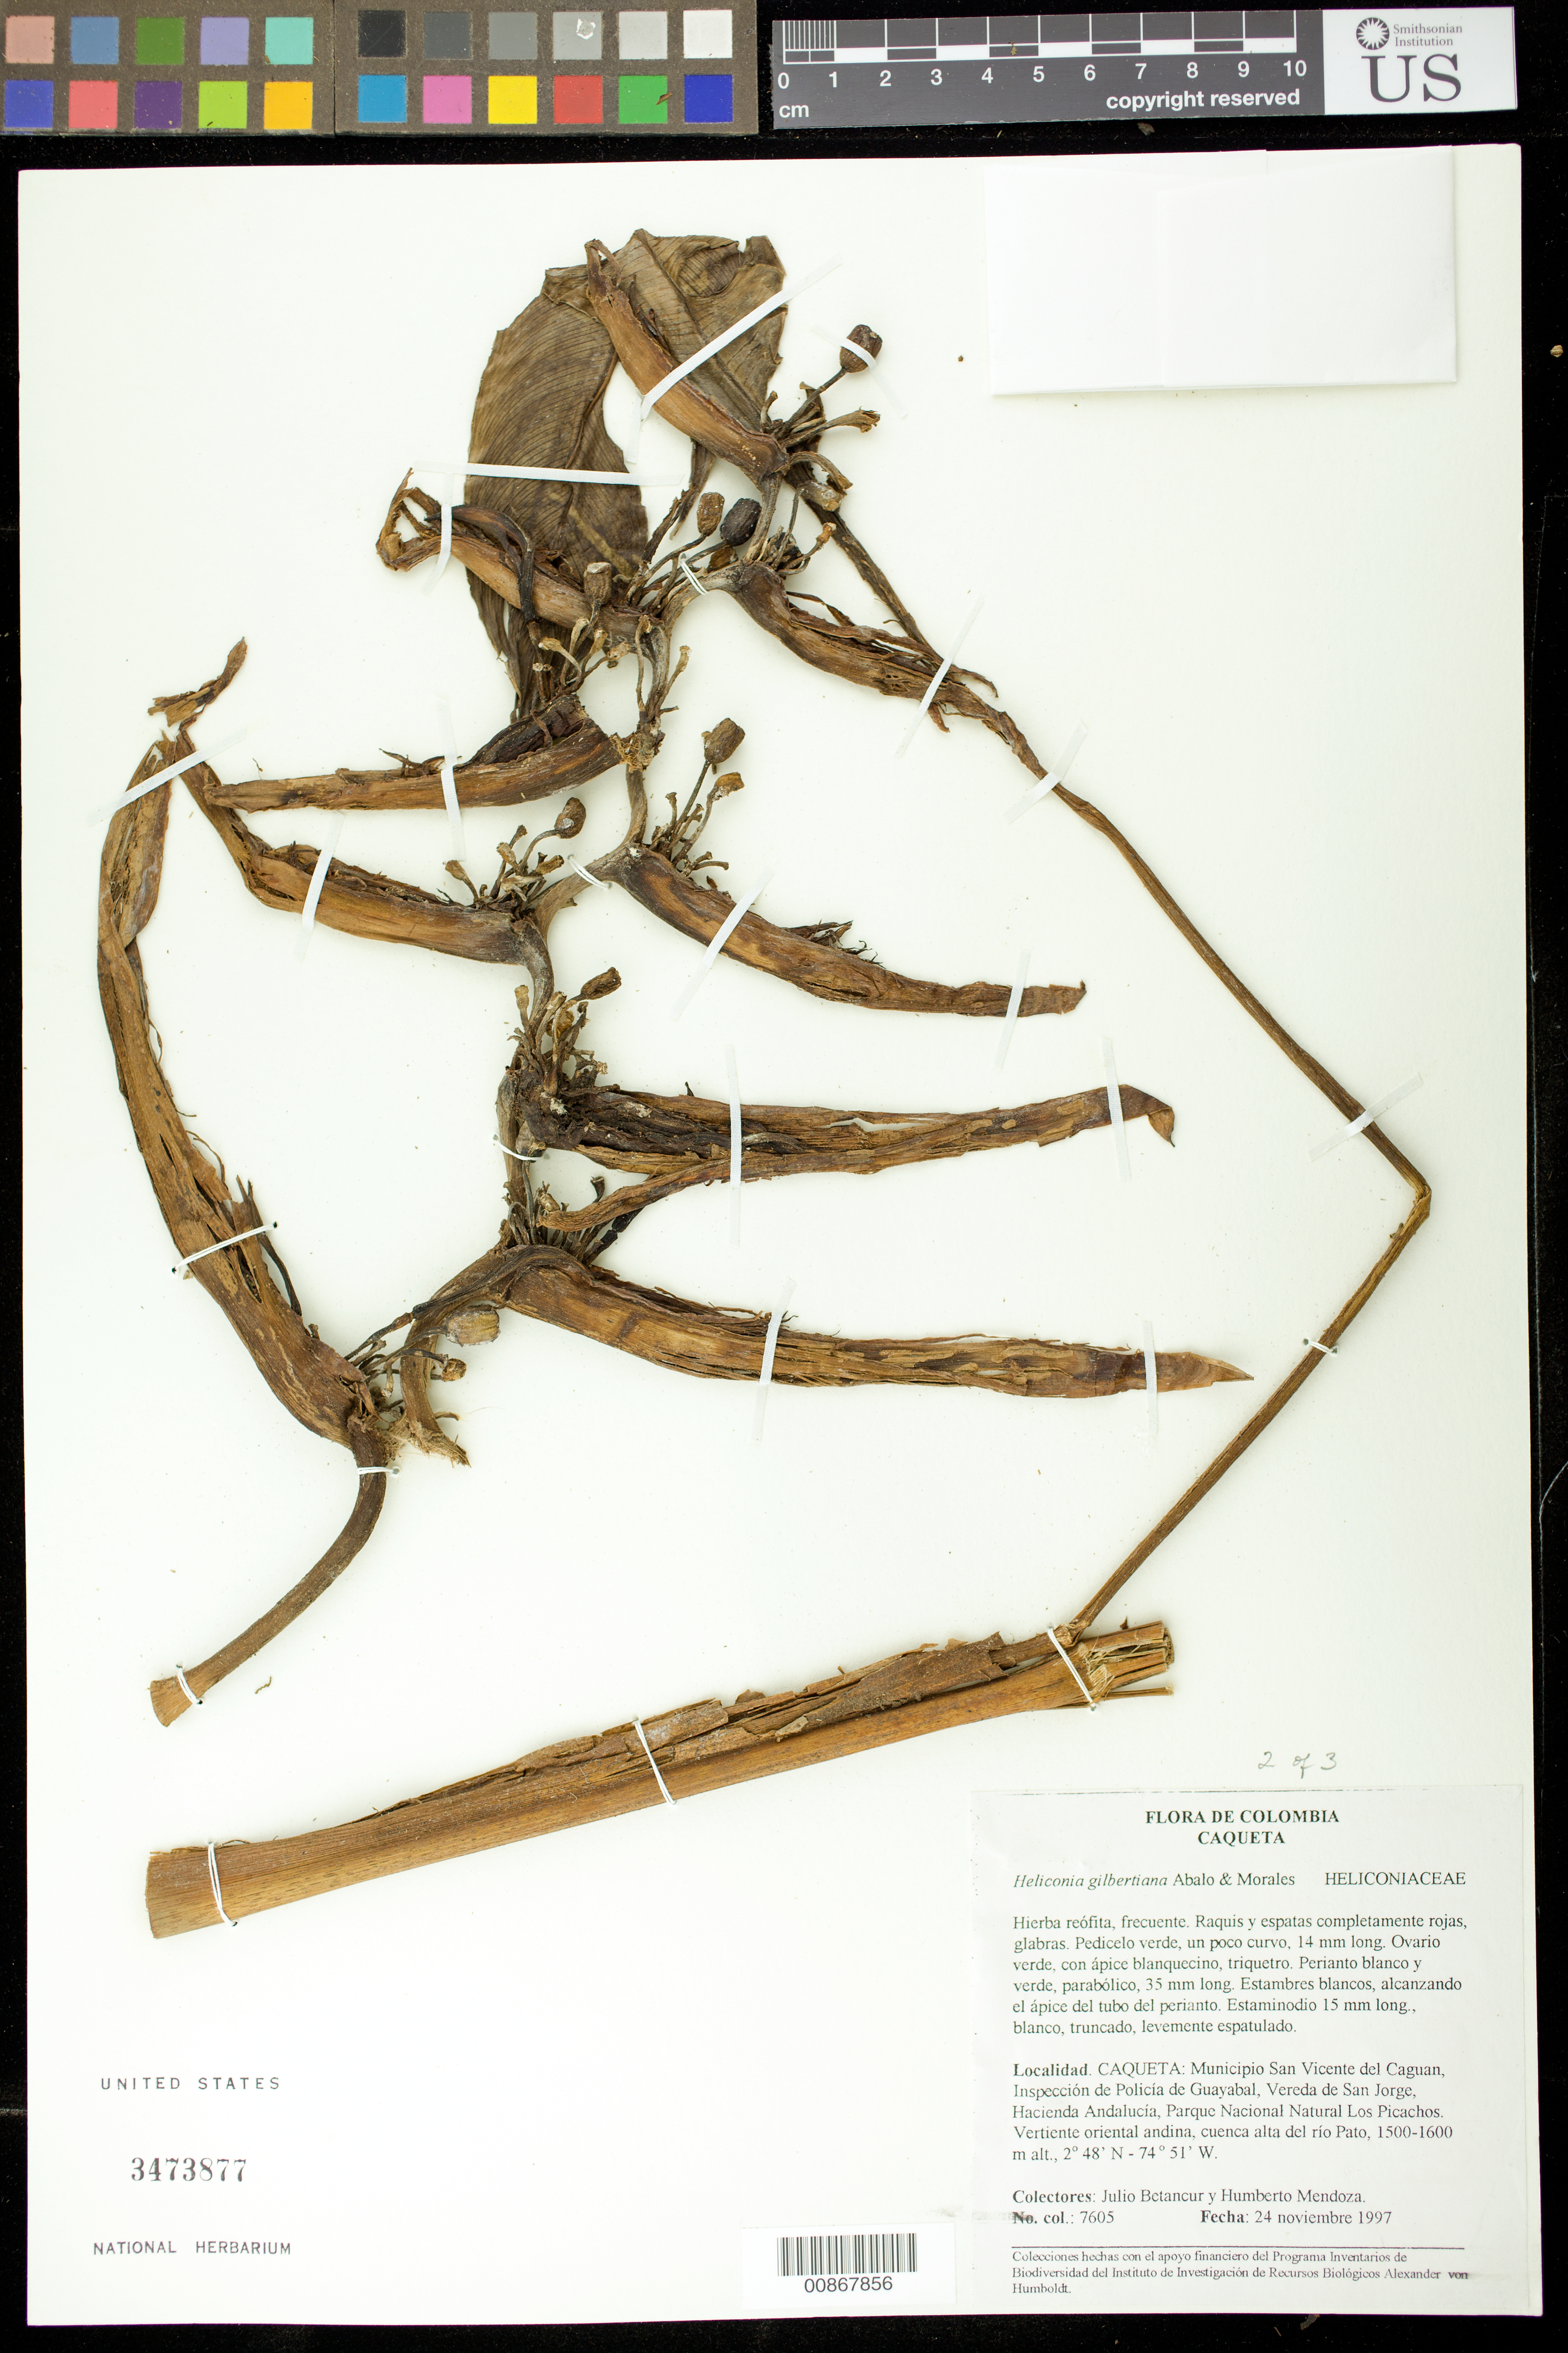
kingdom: Plantae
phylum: Tracheophyta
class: Liliopsida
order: Zingiberales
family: Heliconiaceae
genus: Heliconia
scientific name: Heliconia gilbertiana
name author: Abalo & G. Morales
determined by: Kress, W. J., (US), Smithsonian Institution - National Museum of Natural History (UNITED STATES)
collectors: J. C. Betancur & H. Mendoza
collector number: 7605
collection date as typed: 24 Nov 1997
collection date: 1997-11-24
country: Colombia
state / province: Caquetá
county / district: San Vicente del Caguan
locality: Inspeccion de Policia de Guayabal, Vereda San Jorge, Hacienda Andalucia, Parque Nacional Natural Los Picachos. Viertiente oriental andina,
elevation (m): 1500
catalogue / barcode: US 3473877